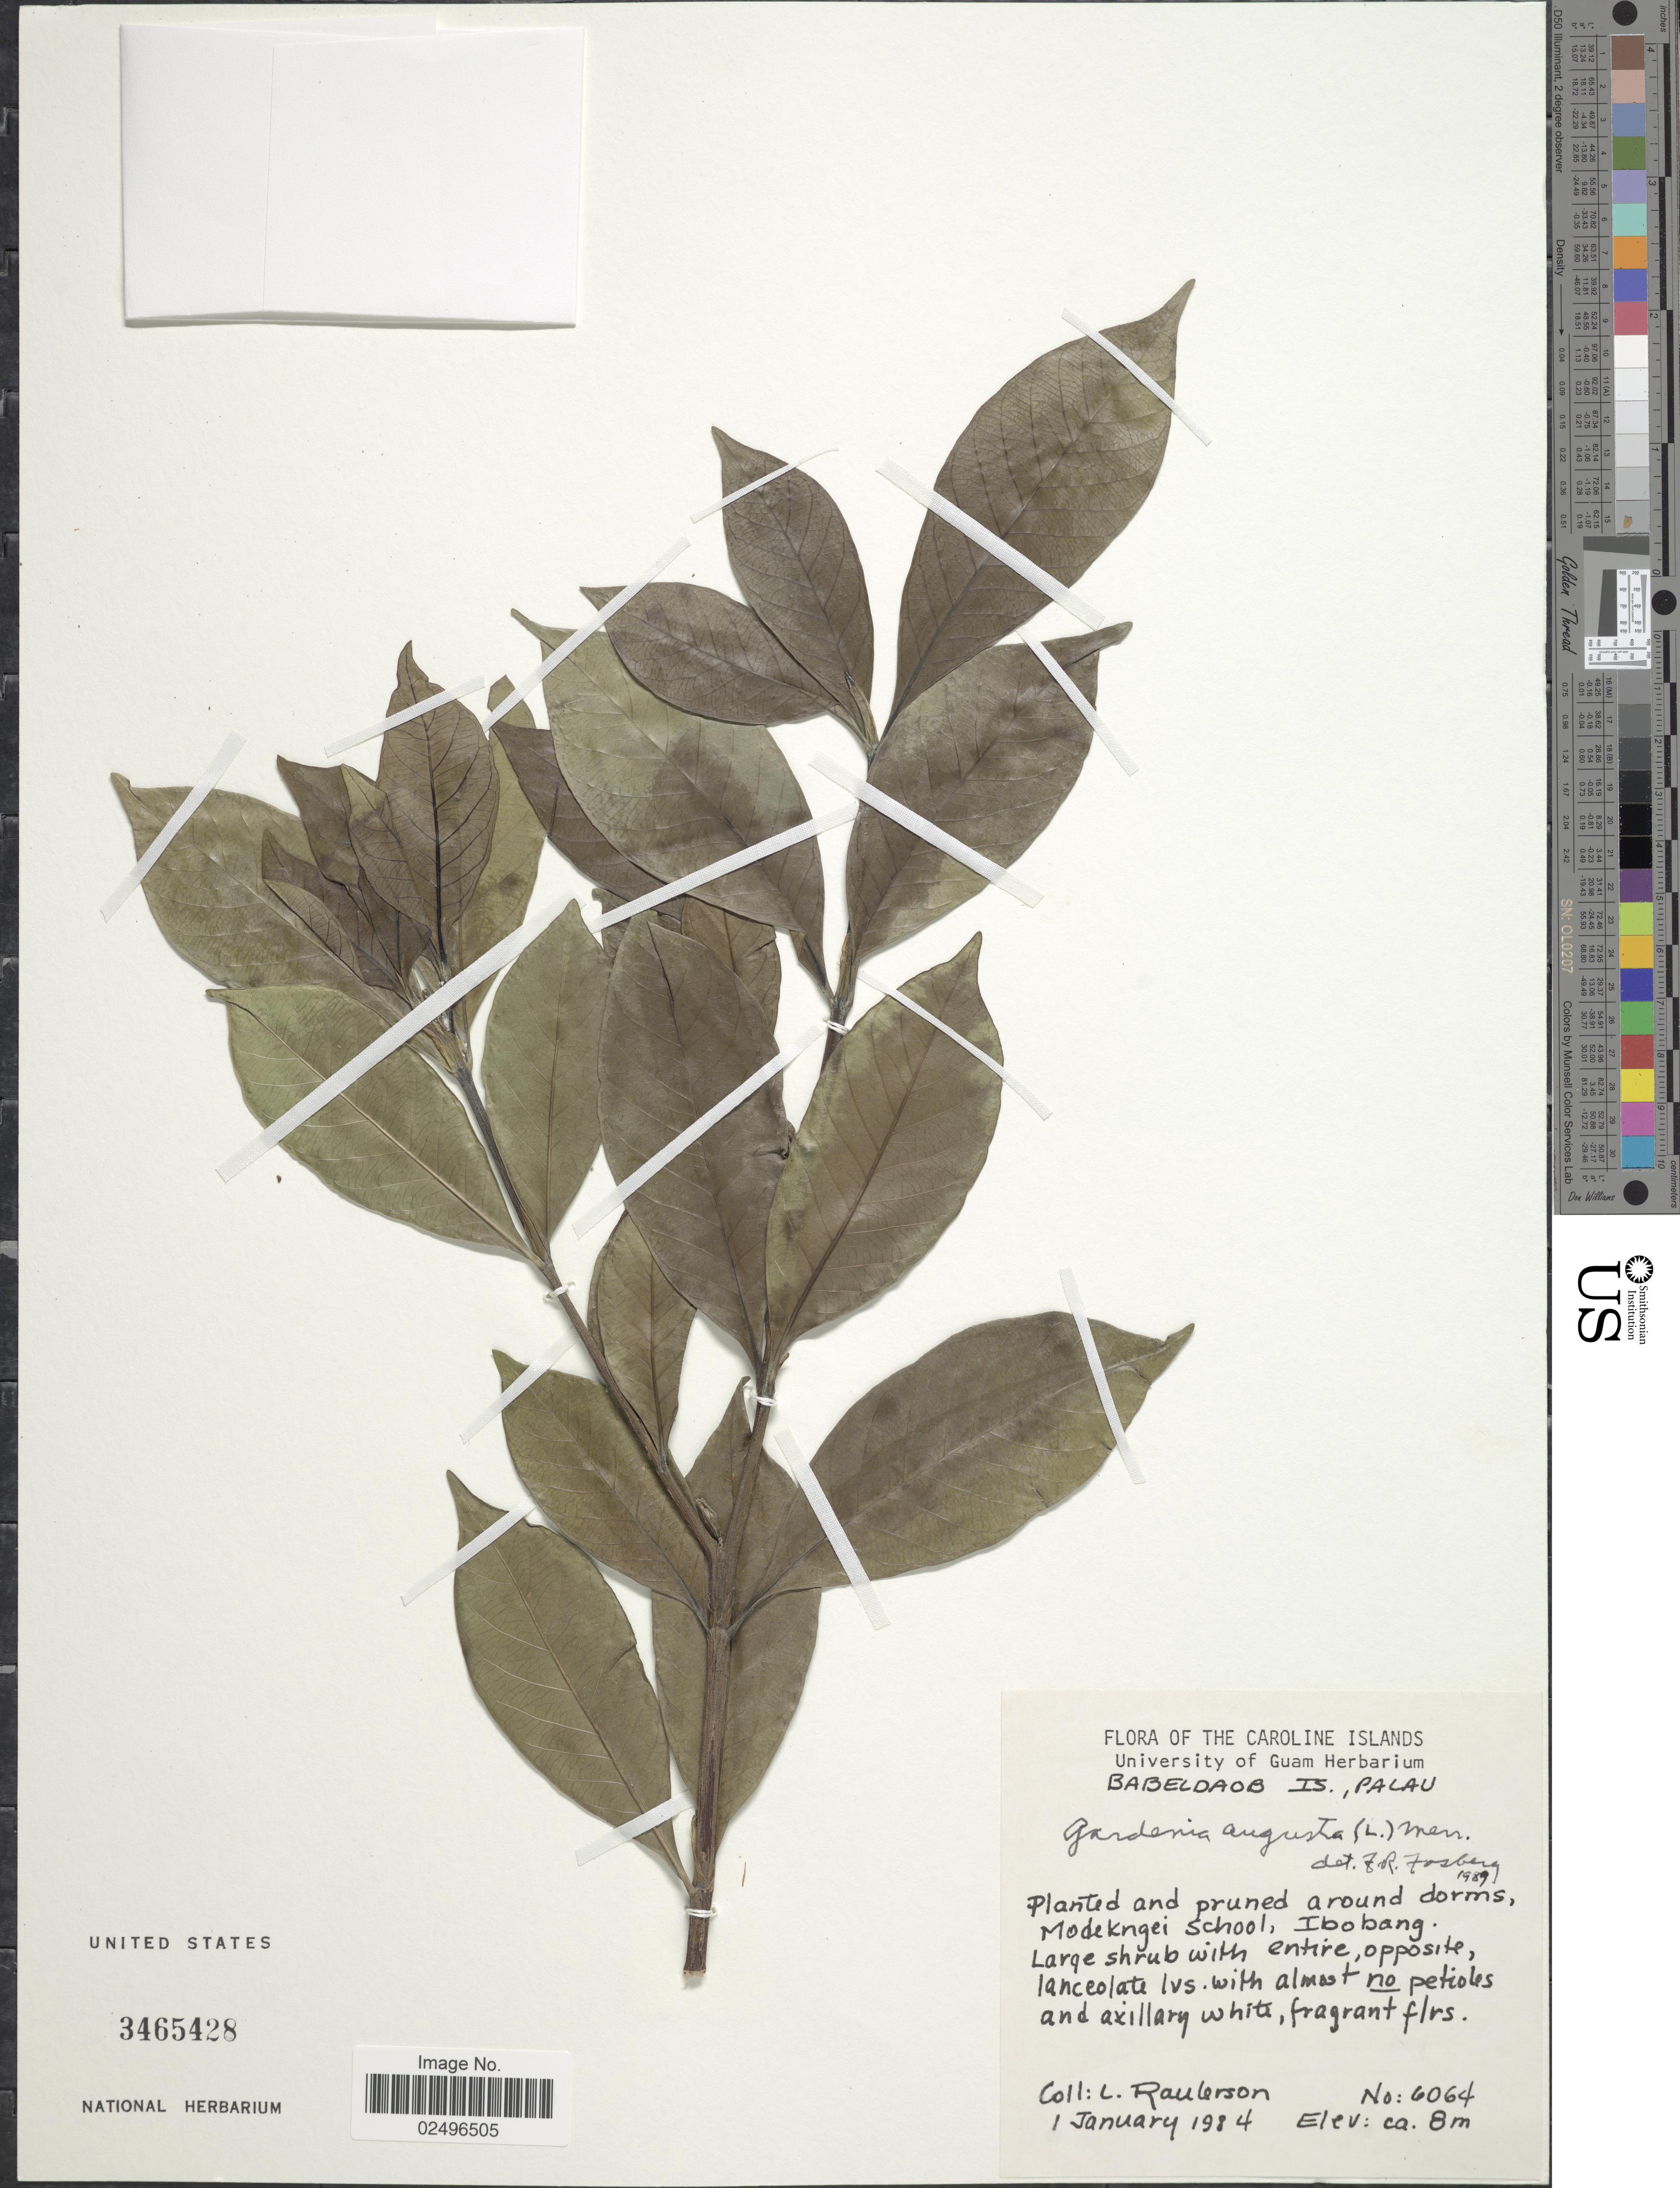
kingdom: Plantae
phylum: Tracheophyta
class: Magnoliopsida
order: Gentianales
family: Rubiaceae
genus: Gardenia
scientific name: Gardenia augusta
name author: (L.) Merr.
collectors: L. Raulerson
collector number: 6064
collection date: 1984-01-01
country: Palau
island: Babeldaob [Babelthuap]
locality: Babeldaob Is., Palau, Modekngei School,Ibobang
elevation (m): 8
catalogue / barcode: US 3465428